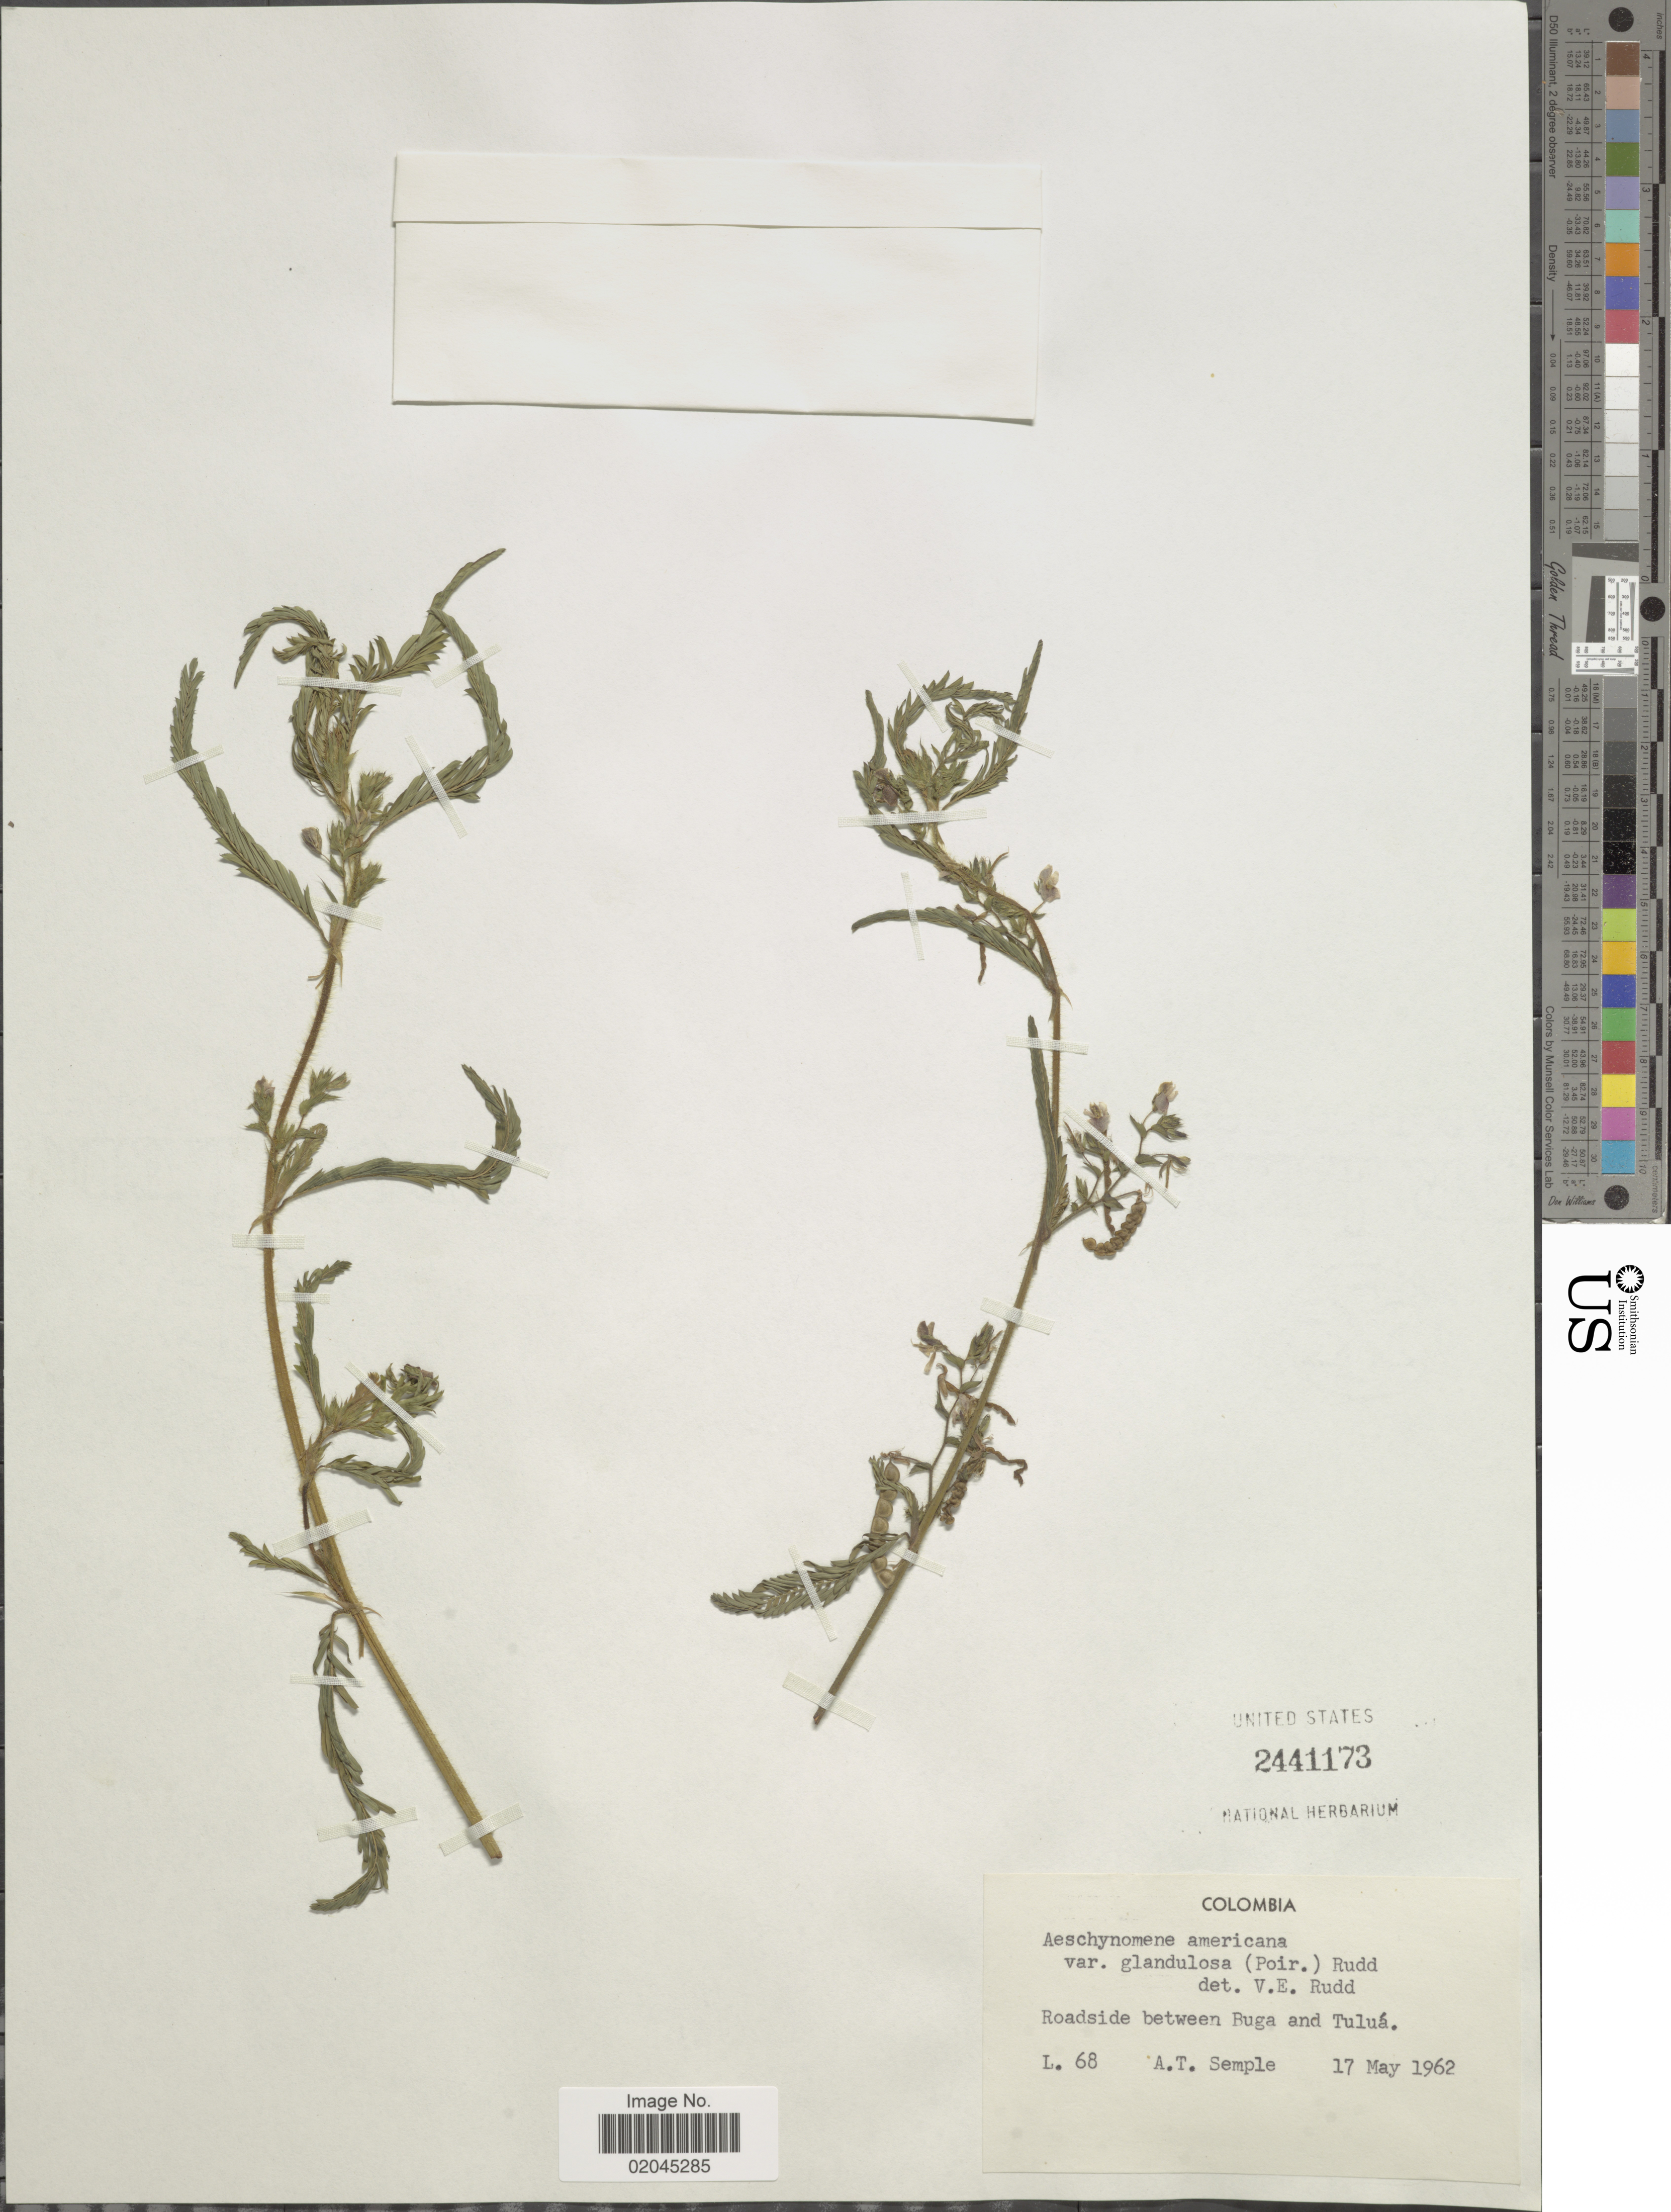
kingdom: Plantae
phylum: Tracheophyta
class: Magnoliopsida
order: Fabales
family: Fabaceae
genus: Aeschynomene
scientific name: Aeschynomene americana var. americana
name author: L.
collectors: A. Semple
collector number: L. 68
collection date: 1962-05-17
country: Colombia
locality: Roadside between Buga and Tuluá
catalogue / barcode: US 2441173